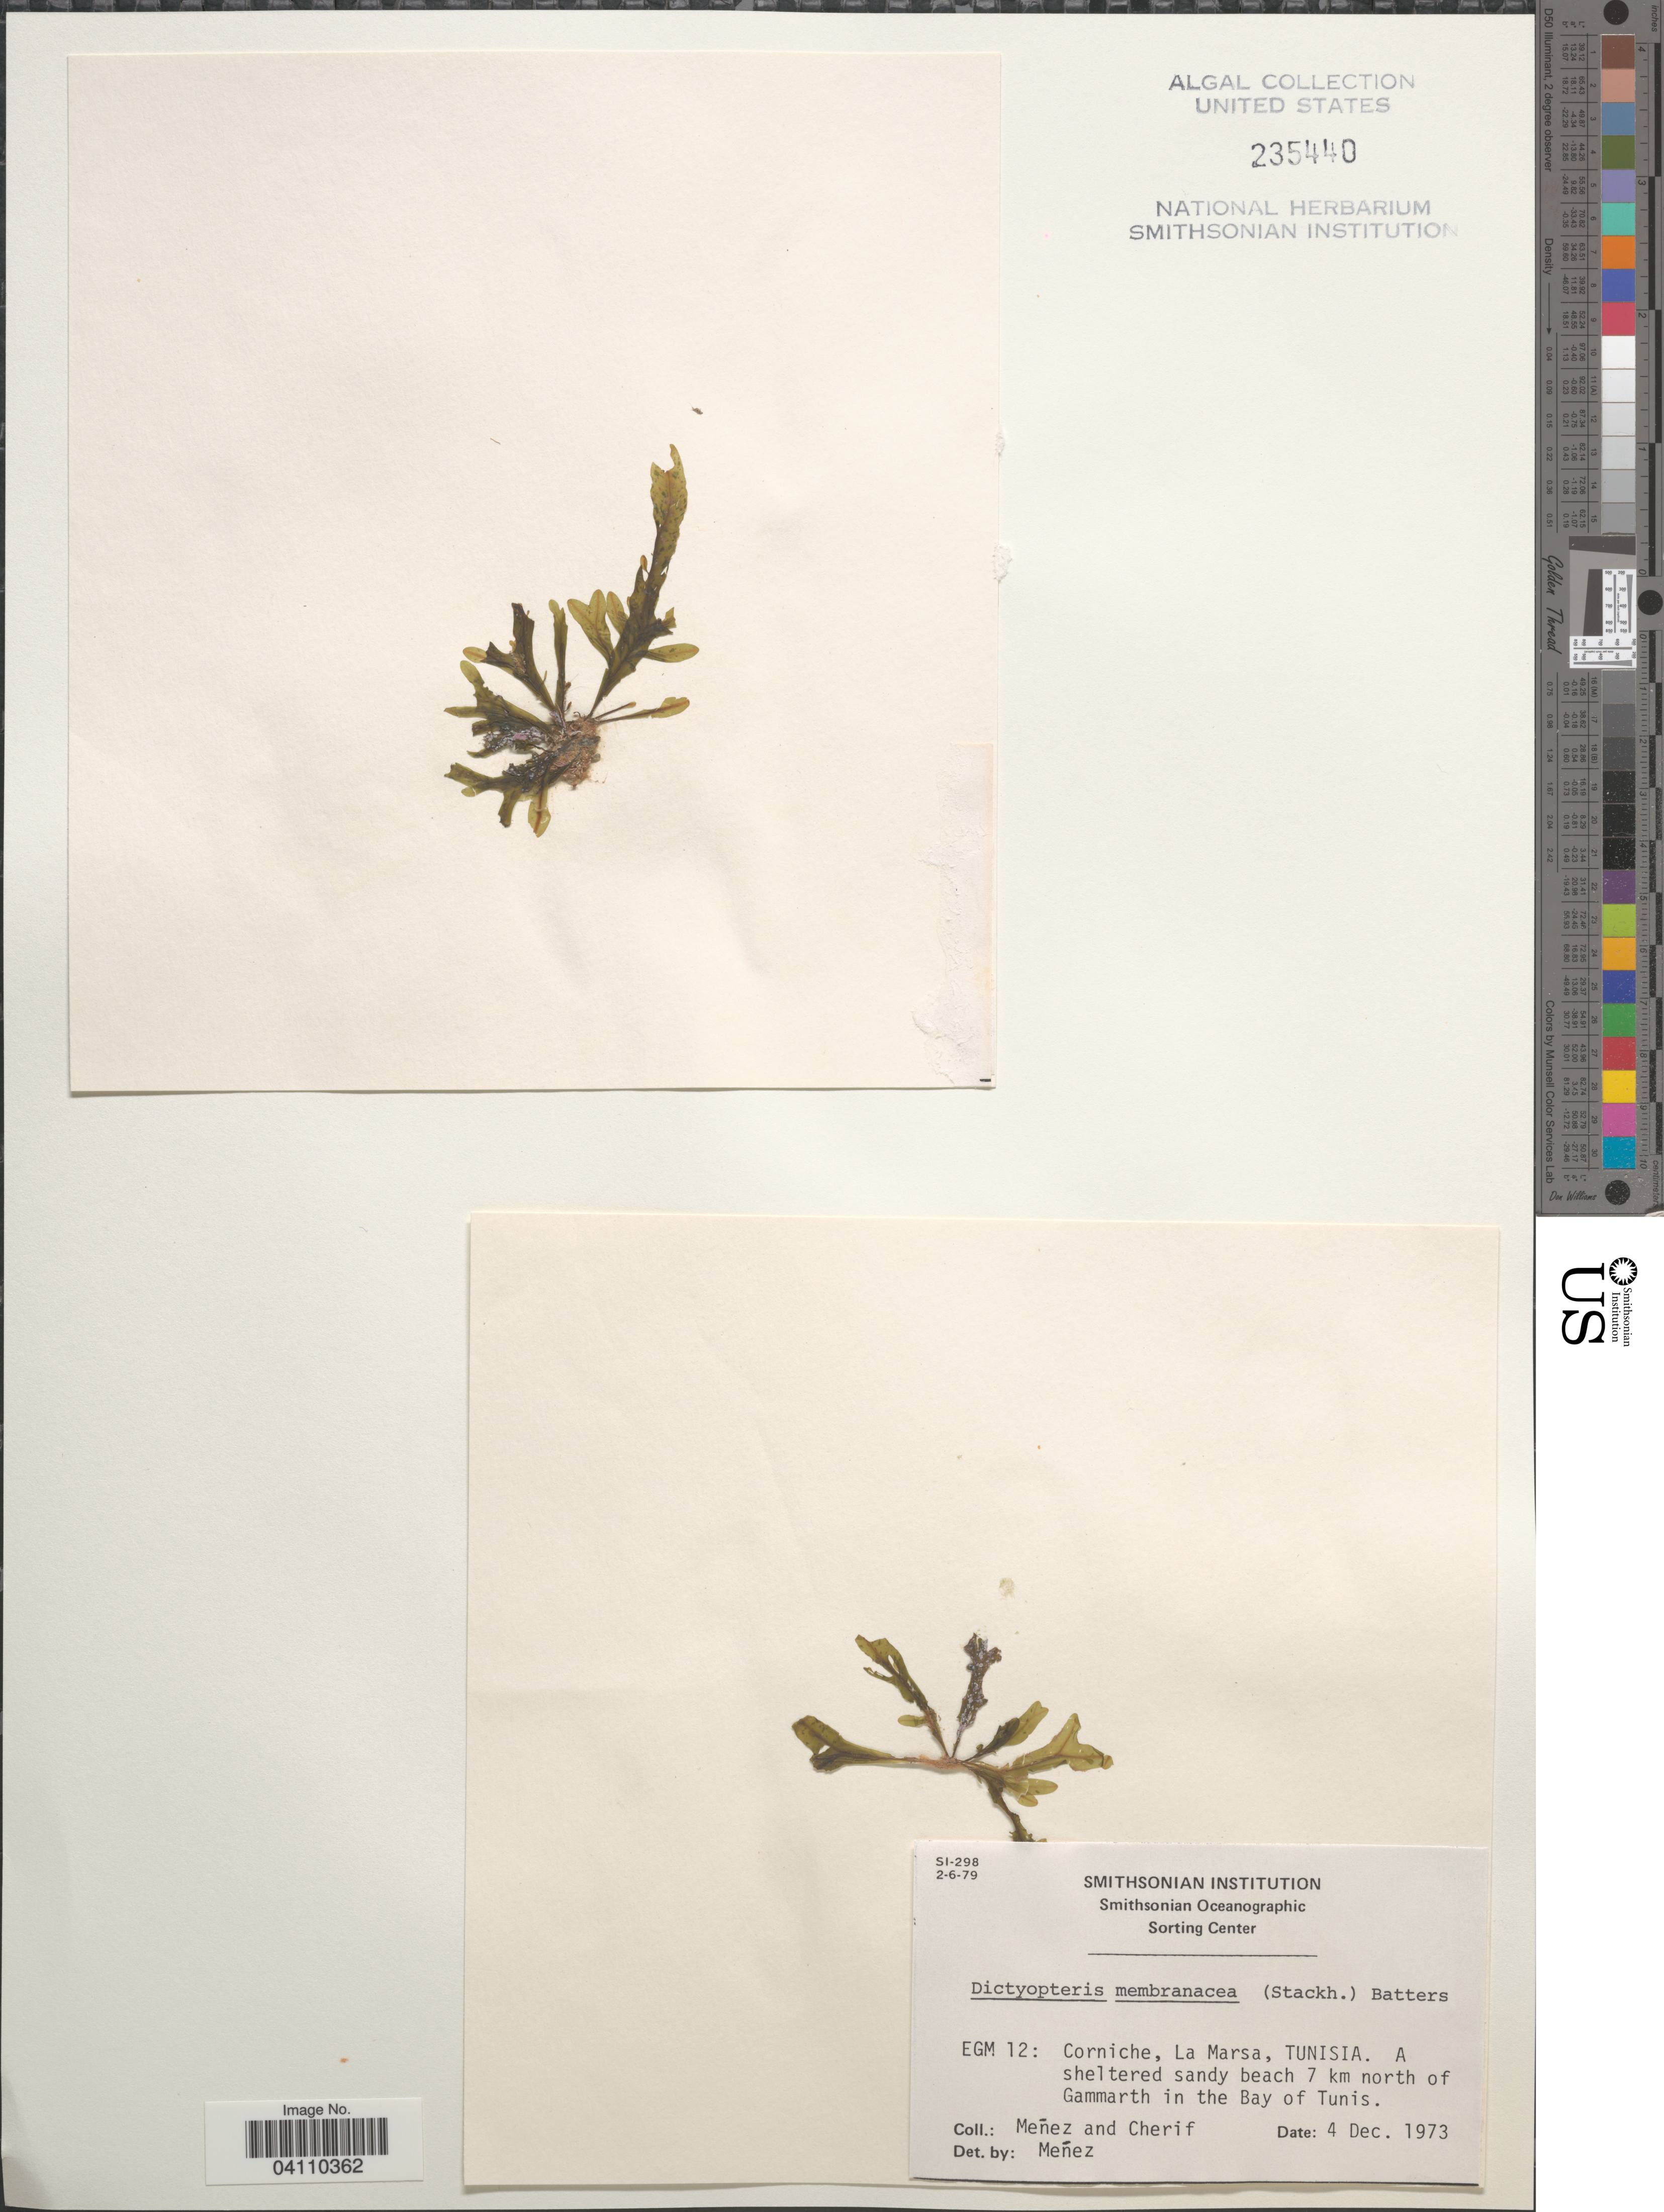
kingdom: Chromista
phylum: Ochrophyta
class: Phaeophyceae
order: Dictyotales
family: Dictyotaceae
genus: Dictyopteris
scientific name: Dictyopteris polypodioides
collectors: Menez & -. Cherif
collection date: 1973-12-04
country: Tunisia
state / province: Tunis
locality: EGM 12: Corniche, La Marsa. Beach 7 km north of Gammarth in the Bay of Tunis.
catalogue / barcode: US 235440